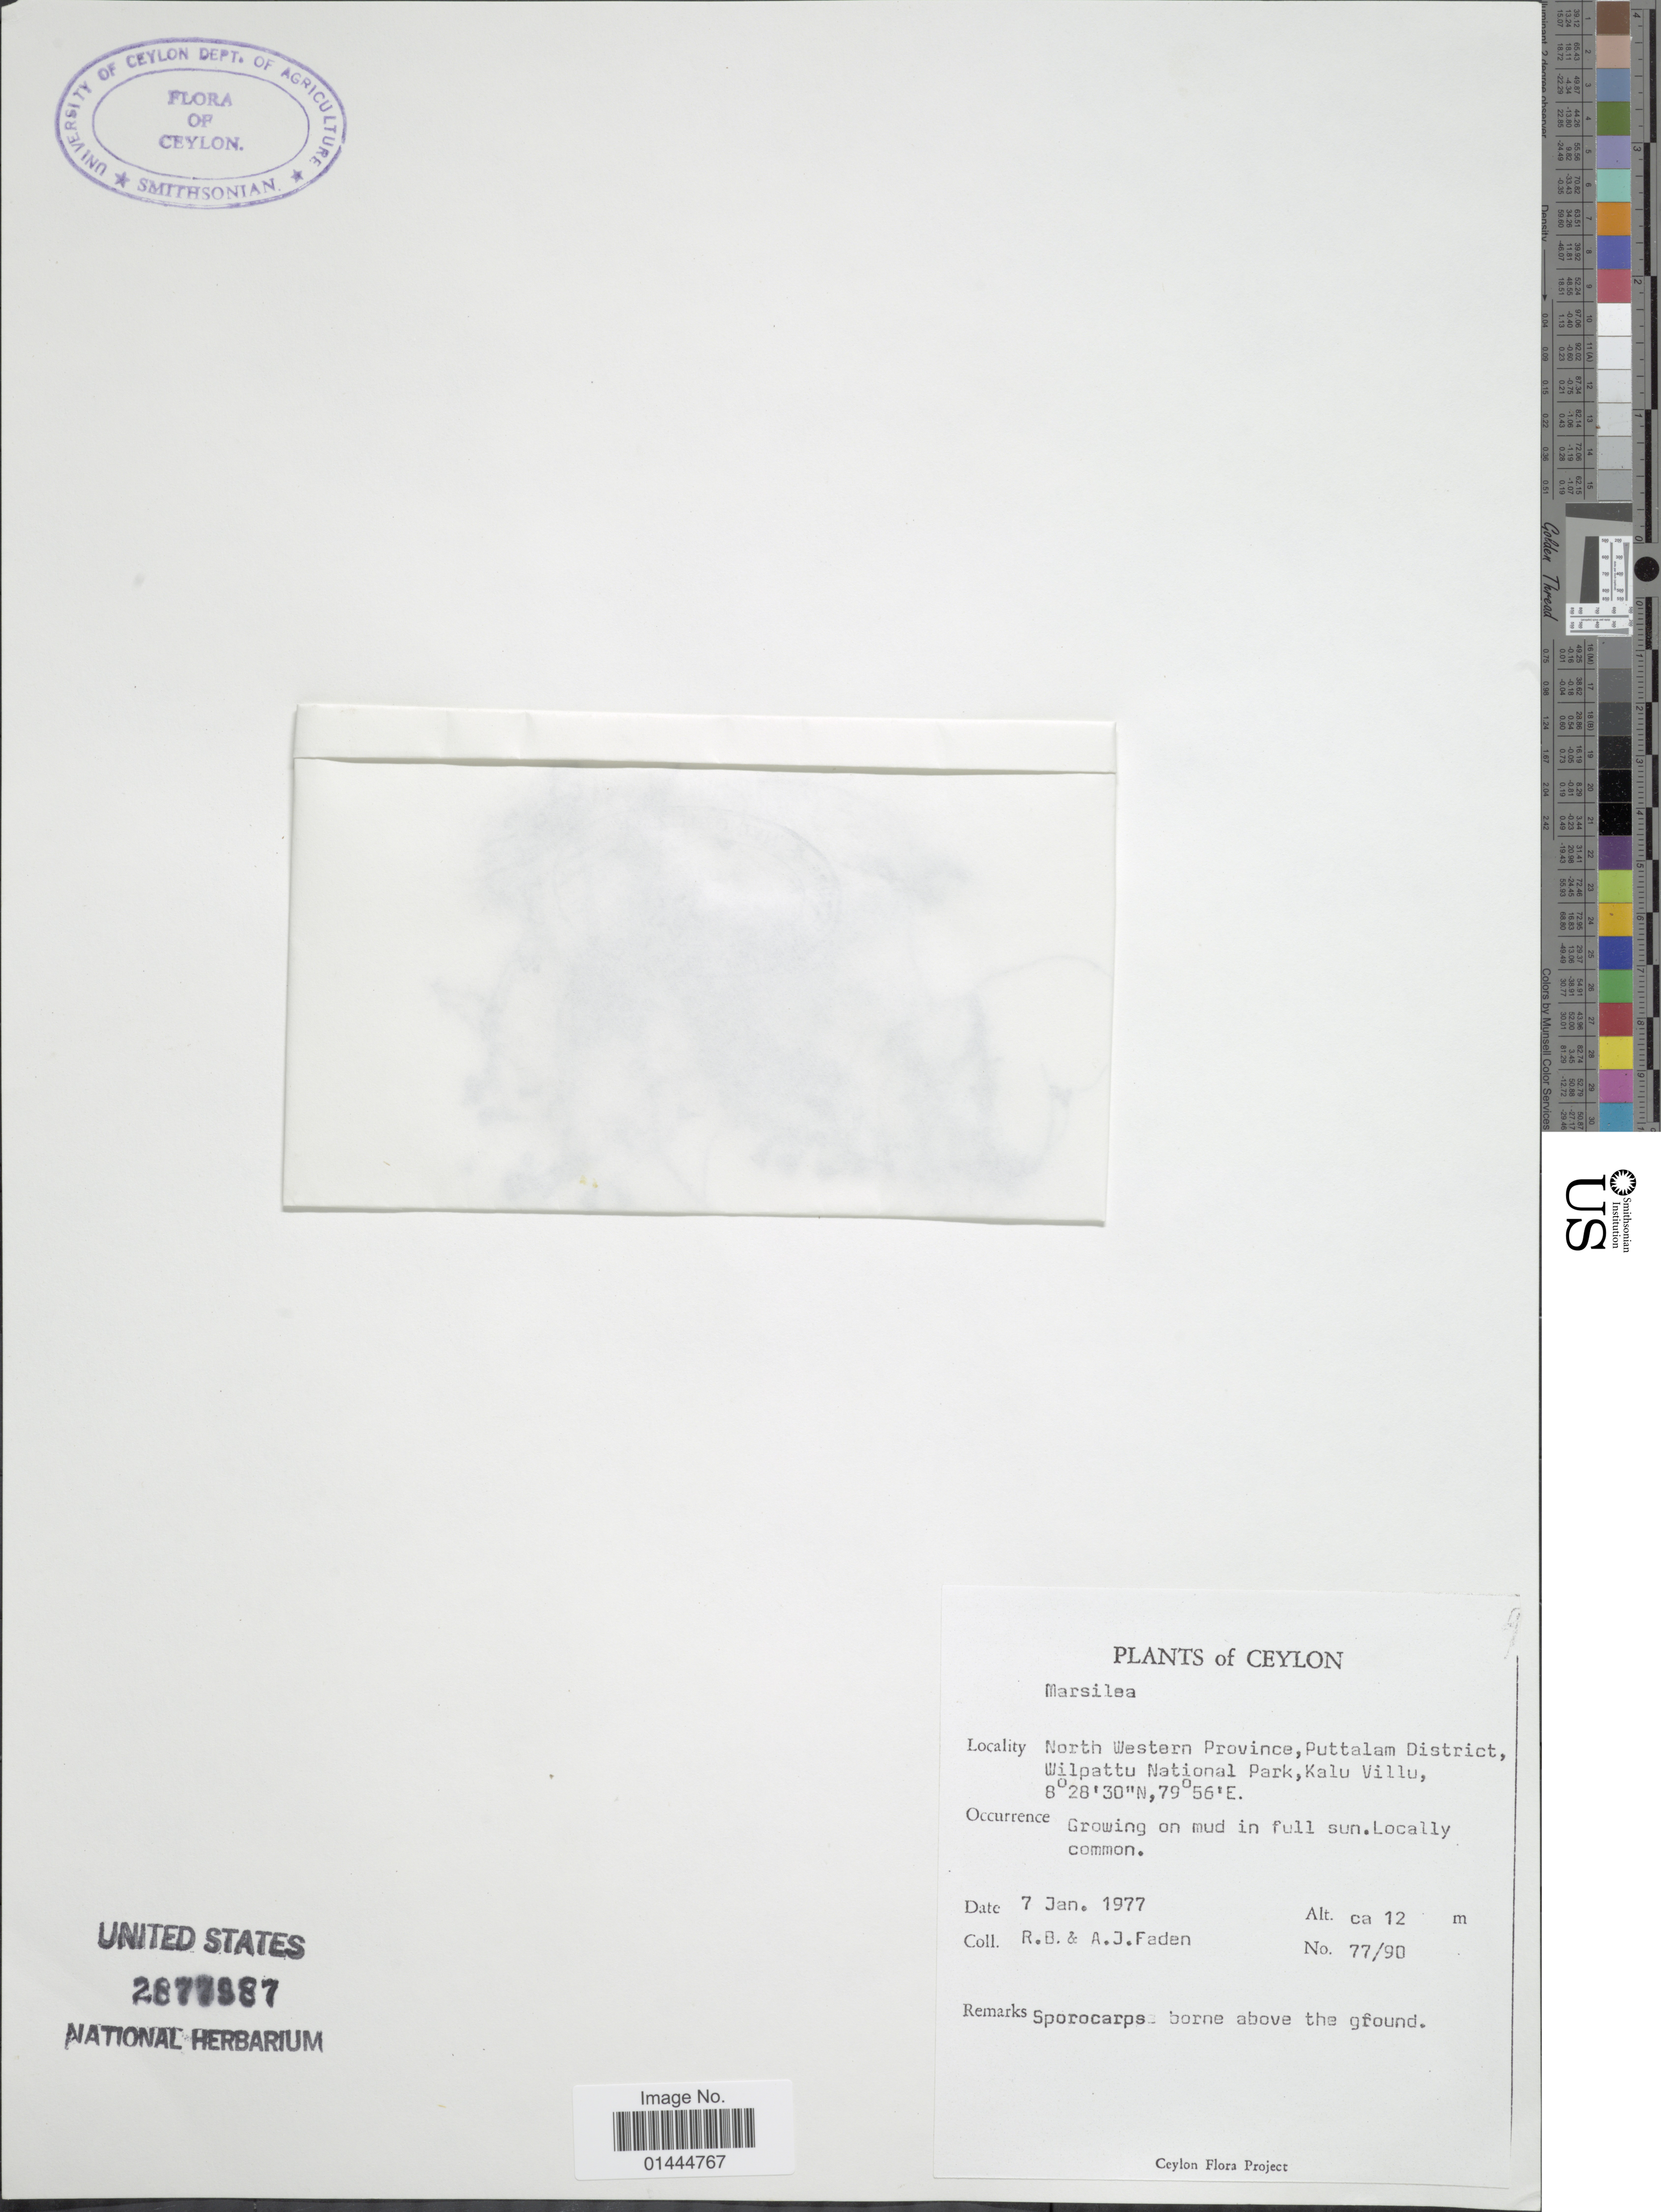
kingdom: Plantae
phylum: Tracheophyta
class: Polypodiopsida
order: Salviniales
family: Marsileaceae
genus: Marsilea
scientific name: Marsilea sp.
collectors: R. B. Faden & A. J. Faden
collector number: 77/90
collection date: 1977-01-07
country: Sri Lanka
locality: Ceylon, North-Western Province, Puttalam District, Wilpattu National Park, Kalu Villu.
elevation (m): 12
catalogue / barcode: US 2877987